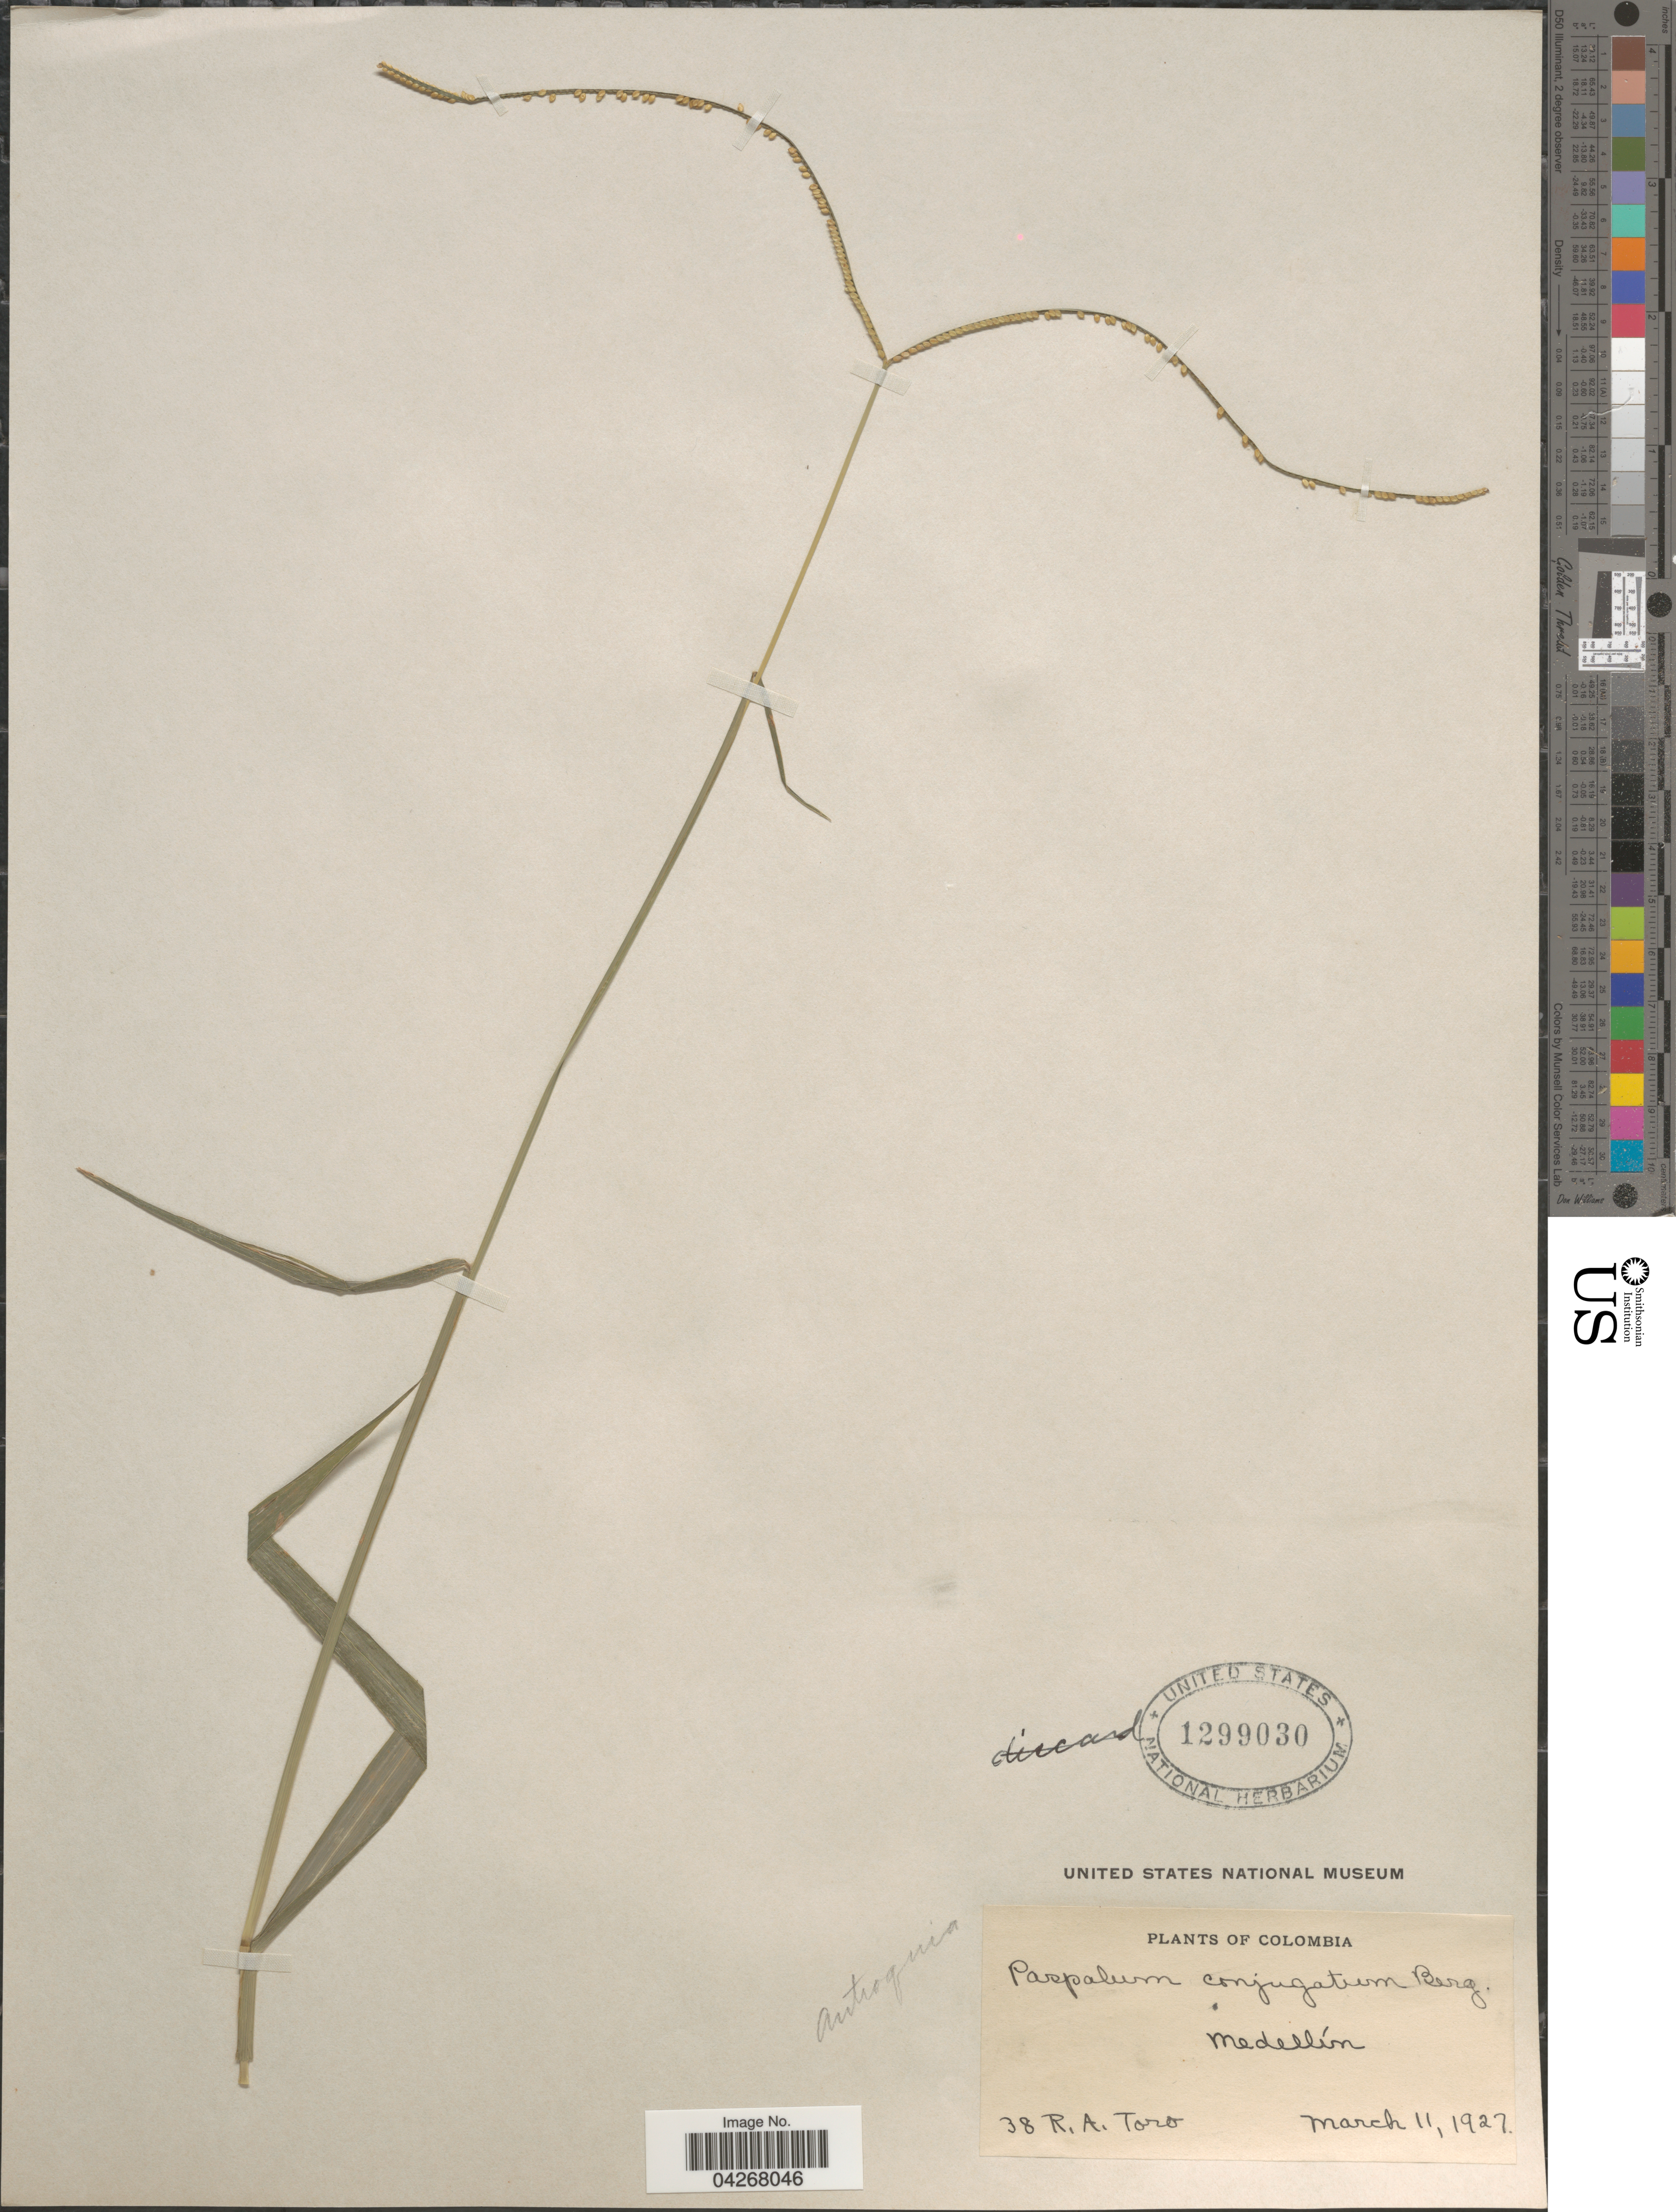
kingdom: Plantae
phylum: Tracheophyta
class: Liliopsida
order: Poales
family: Poaceae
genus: Paspalum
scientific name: Paspalum conjugatum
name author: P.J. Bergius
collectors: R. A. Toro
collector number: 38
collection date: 1927-03-11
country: Colombia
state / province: Antioquia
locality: Medellín.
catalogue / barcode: US 1299030